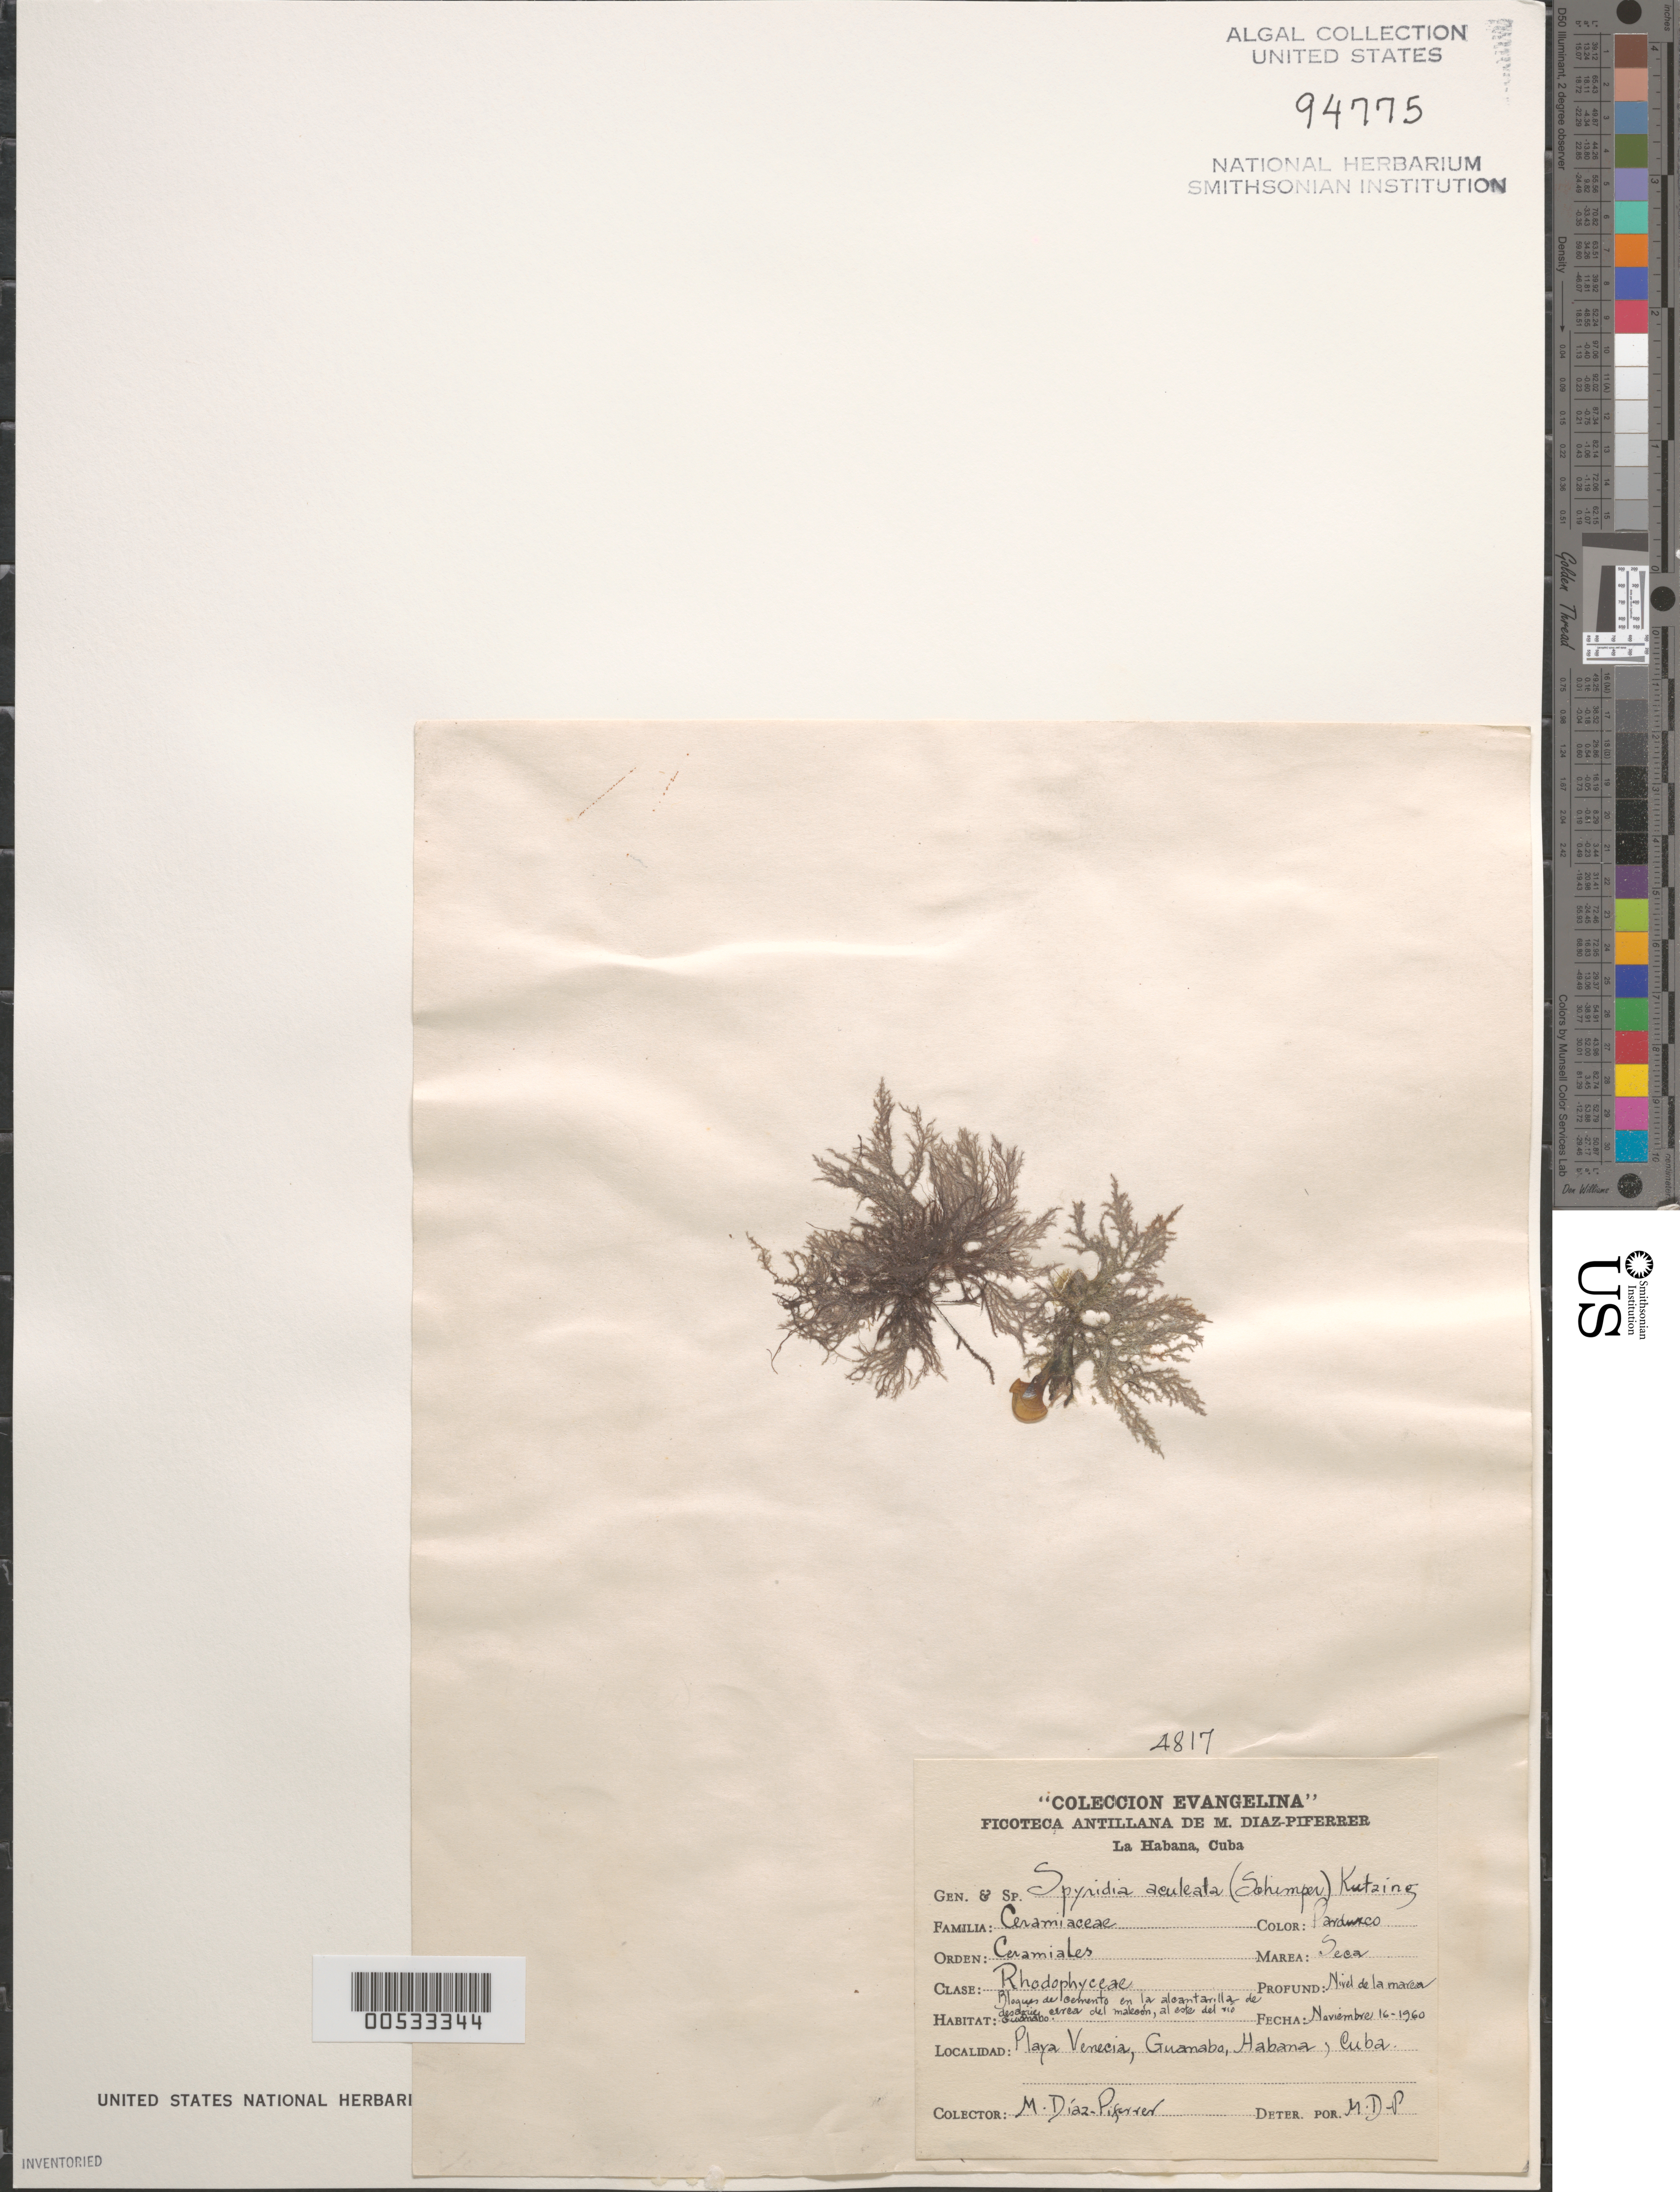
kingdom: Plantae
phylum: Rhodophyta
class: Florideophyceae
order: Ceramiales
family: Spyridiaceae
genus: Spyridia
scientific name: Spyridia aculeata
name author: (C. Agardh ex Decne.) Kütz.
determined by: Diaz-Piferrer, M.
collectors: M. Diaz-Piferrer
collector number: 4817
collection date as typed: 16 Nov 1960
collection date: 1960-11-16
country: Cuba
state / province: La Habana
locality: Guanabo, playa venecia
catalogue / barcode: US 94775